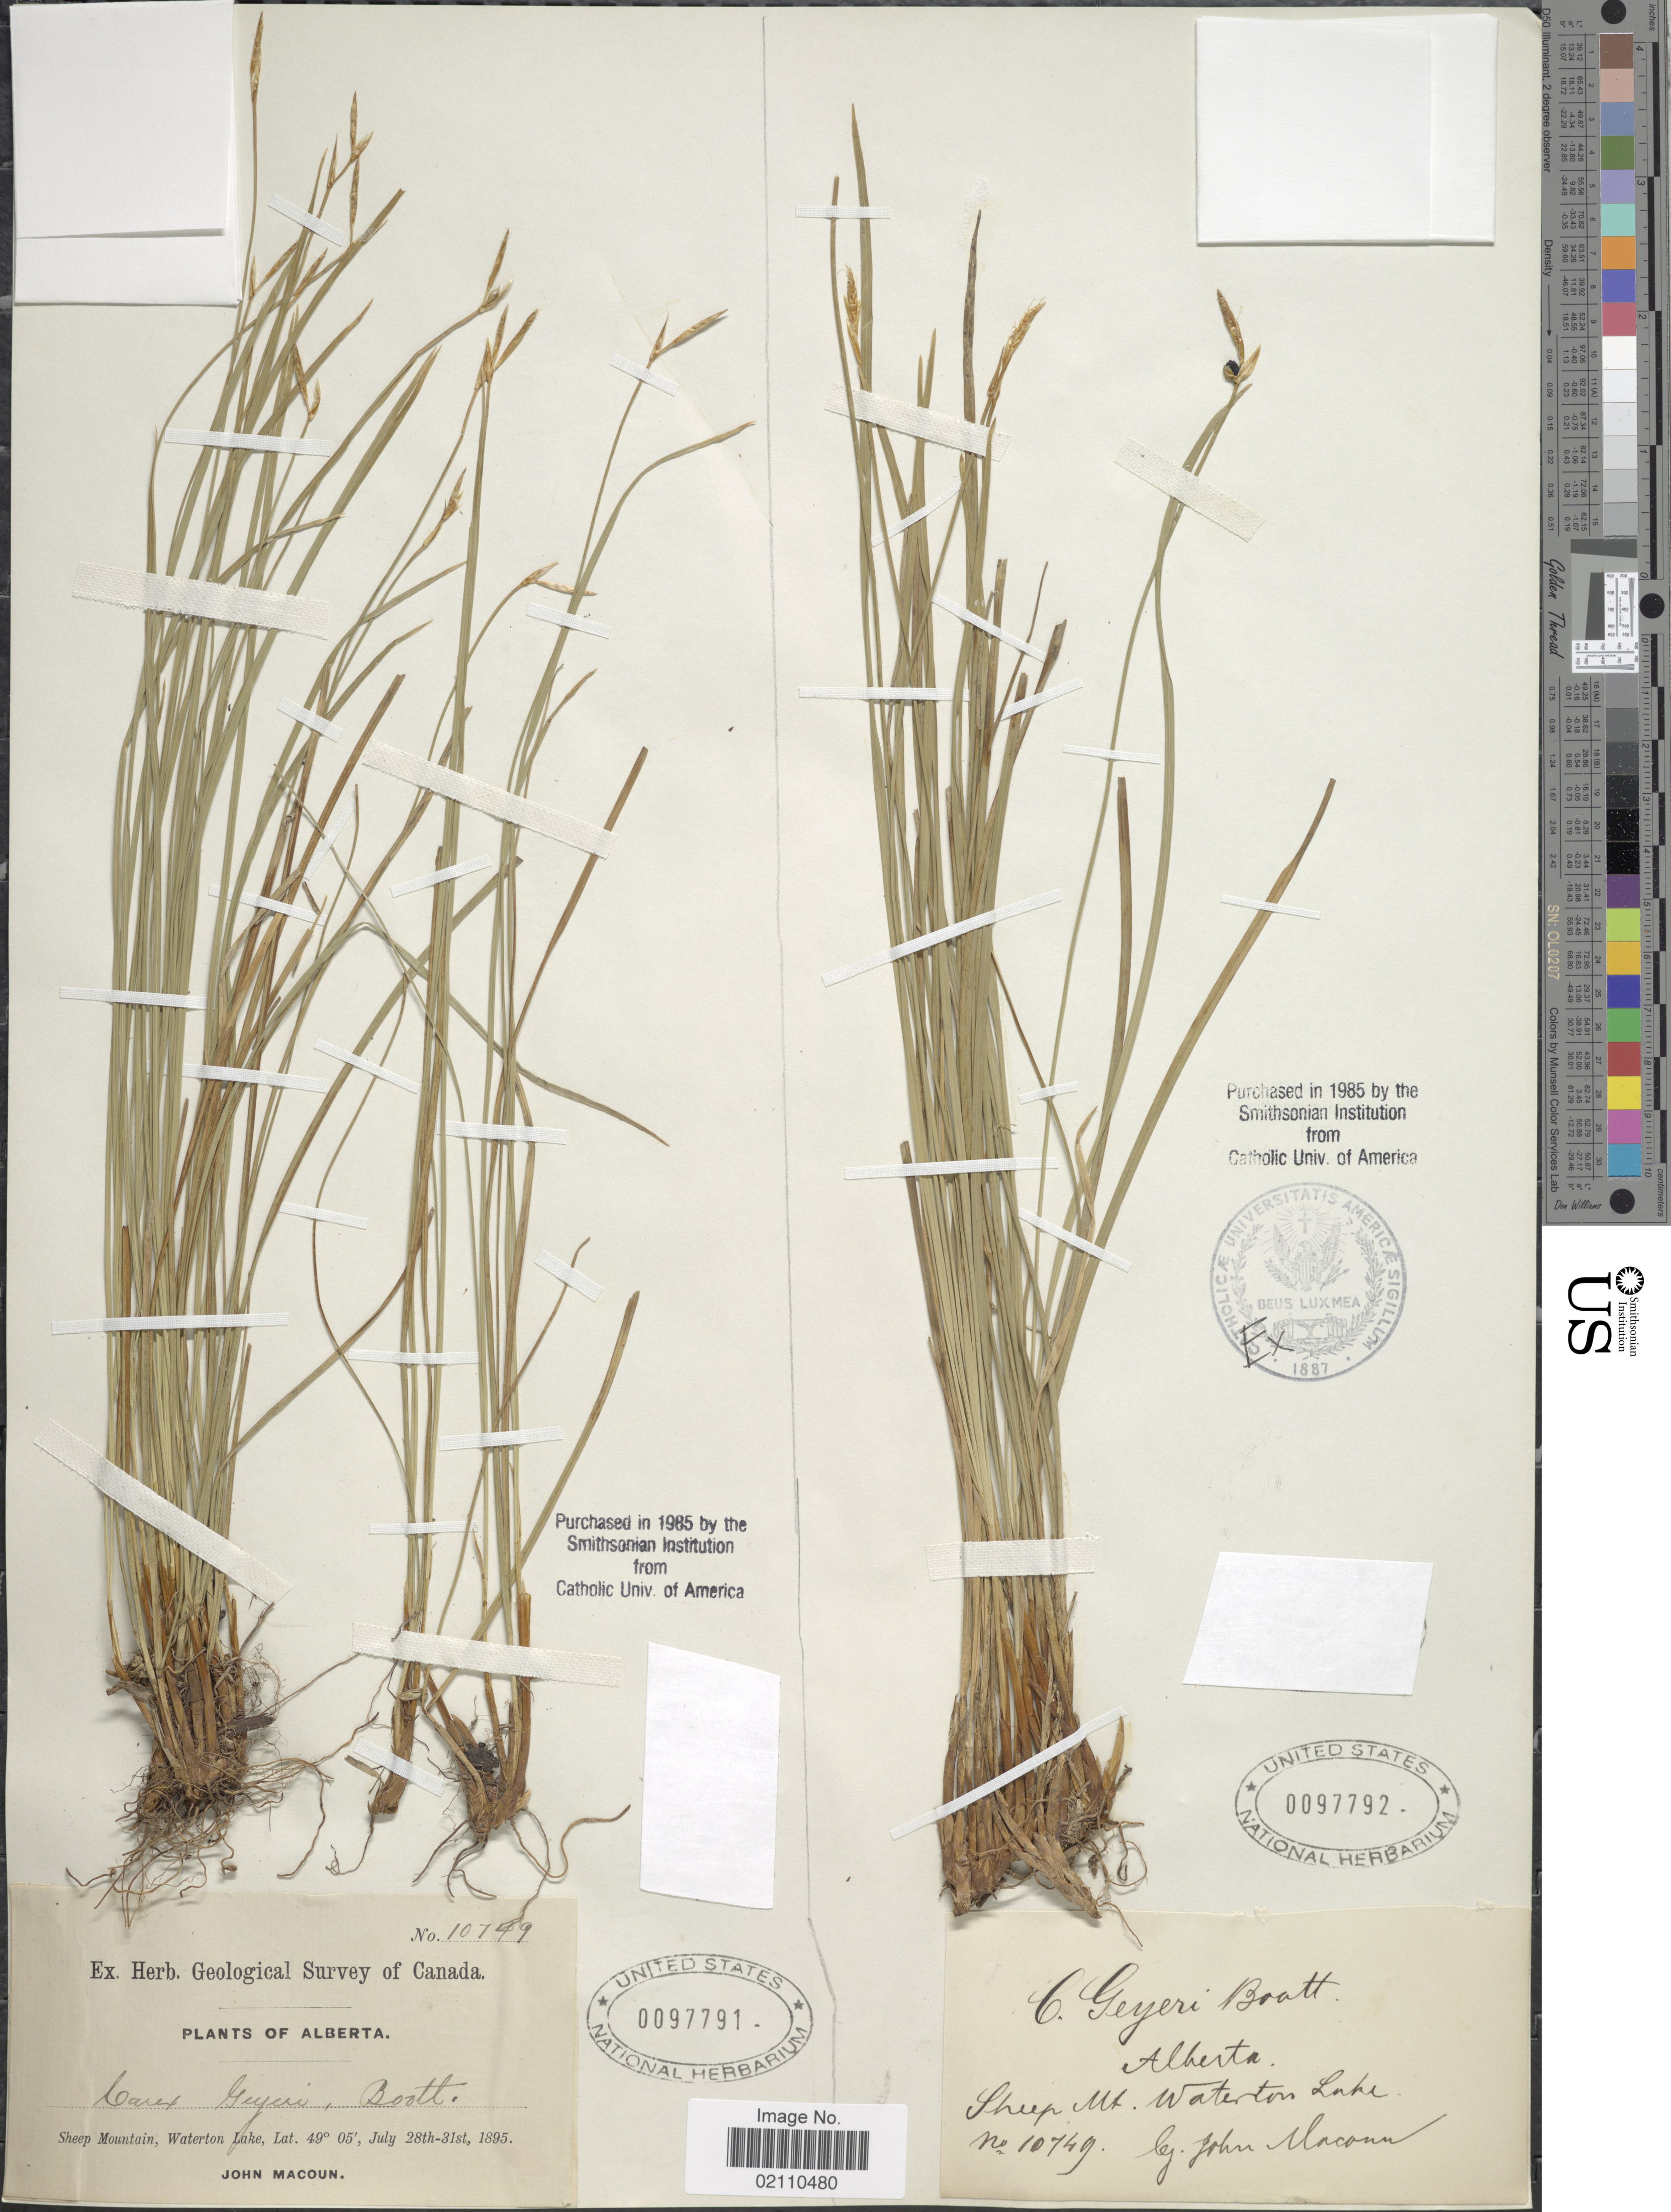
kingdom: Plantae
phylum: Tracheophyta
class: Liliopsida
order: Poales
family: Cyperaceae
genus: Carex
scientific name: Carex geyeri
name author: Boott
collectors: J. Macoun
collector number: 10749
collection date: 1895-07-28/1895-07-31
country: Canada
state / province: Alberta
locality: Sheep Mountain, Waterton Lake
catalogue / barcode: US 97791